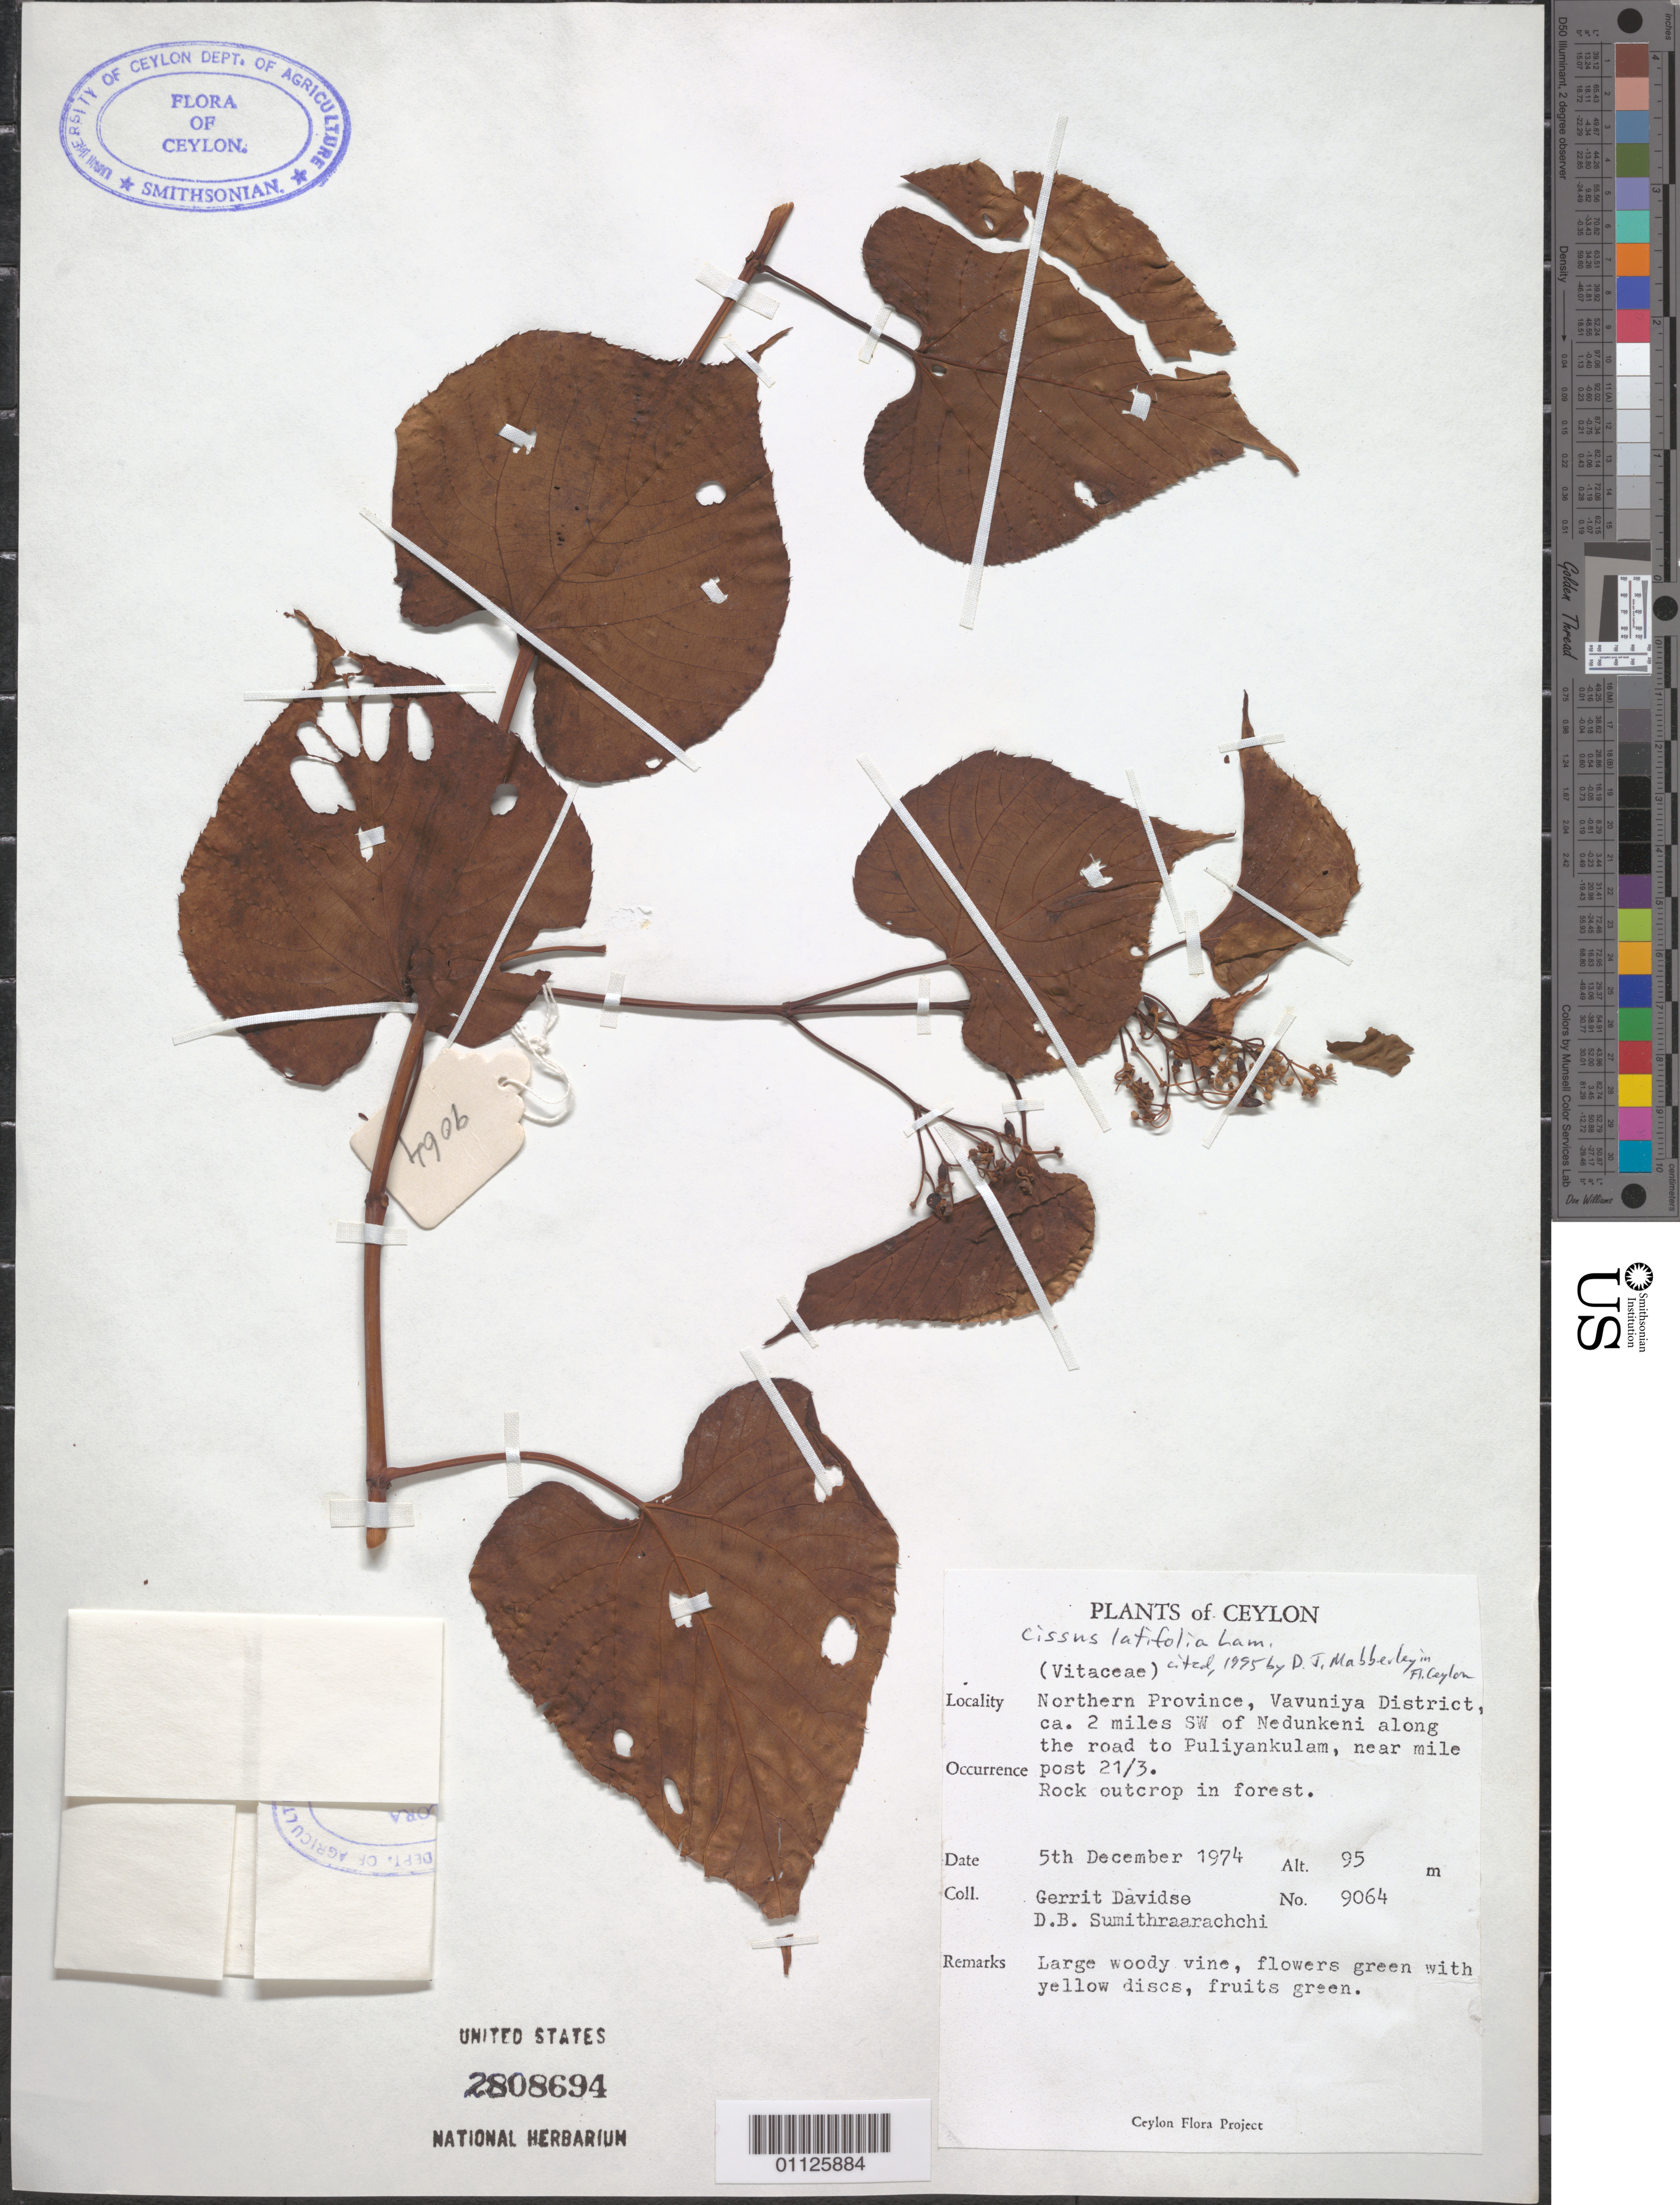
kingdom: Plantae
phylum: Tracheophyta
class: Magnoliopsida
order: Vitales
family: Vitaceae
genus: Cissus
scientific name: Cissus latifolia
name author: Lam.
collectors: G. Davidse & D. B. Sumithraarachchi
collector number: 9064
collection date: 1974-12-05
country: Sri Lanka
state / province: Northern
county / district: Vavuniya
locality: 2 mi SW of Nedunkeni along the road to Puliyankulam, near mile post 21/3.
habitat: Rock outcrop in forest. Large woody vine.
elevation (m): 95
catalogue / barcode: US 2808694